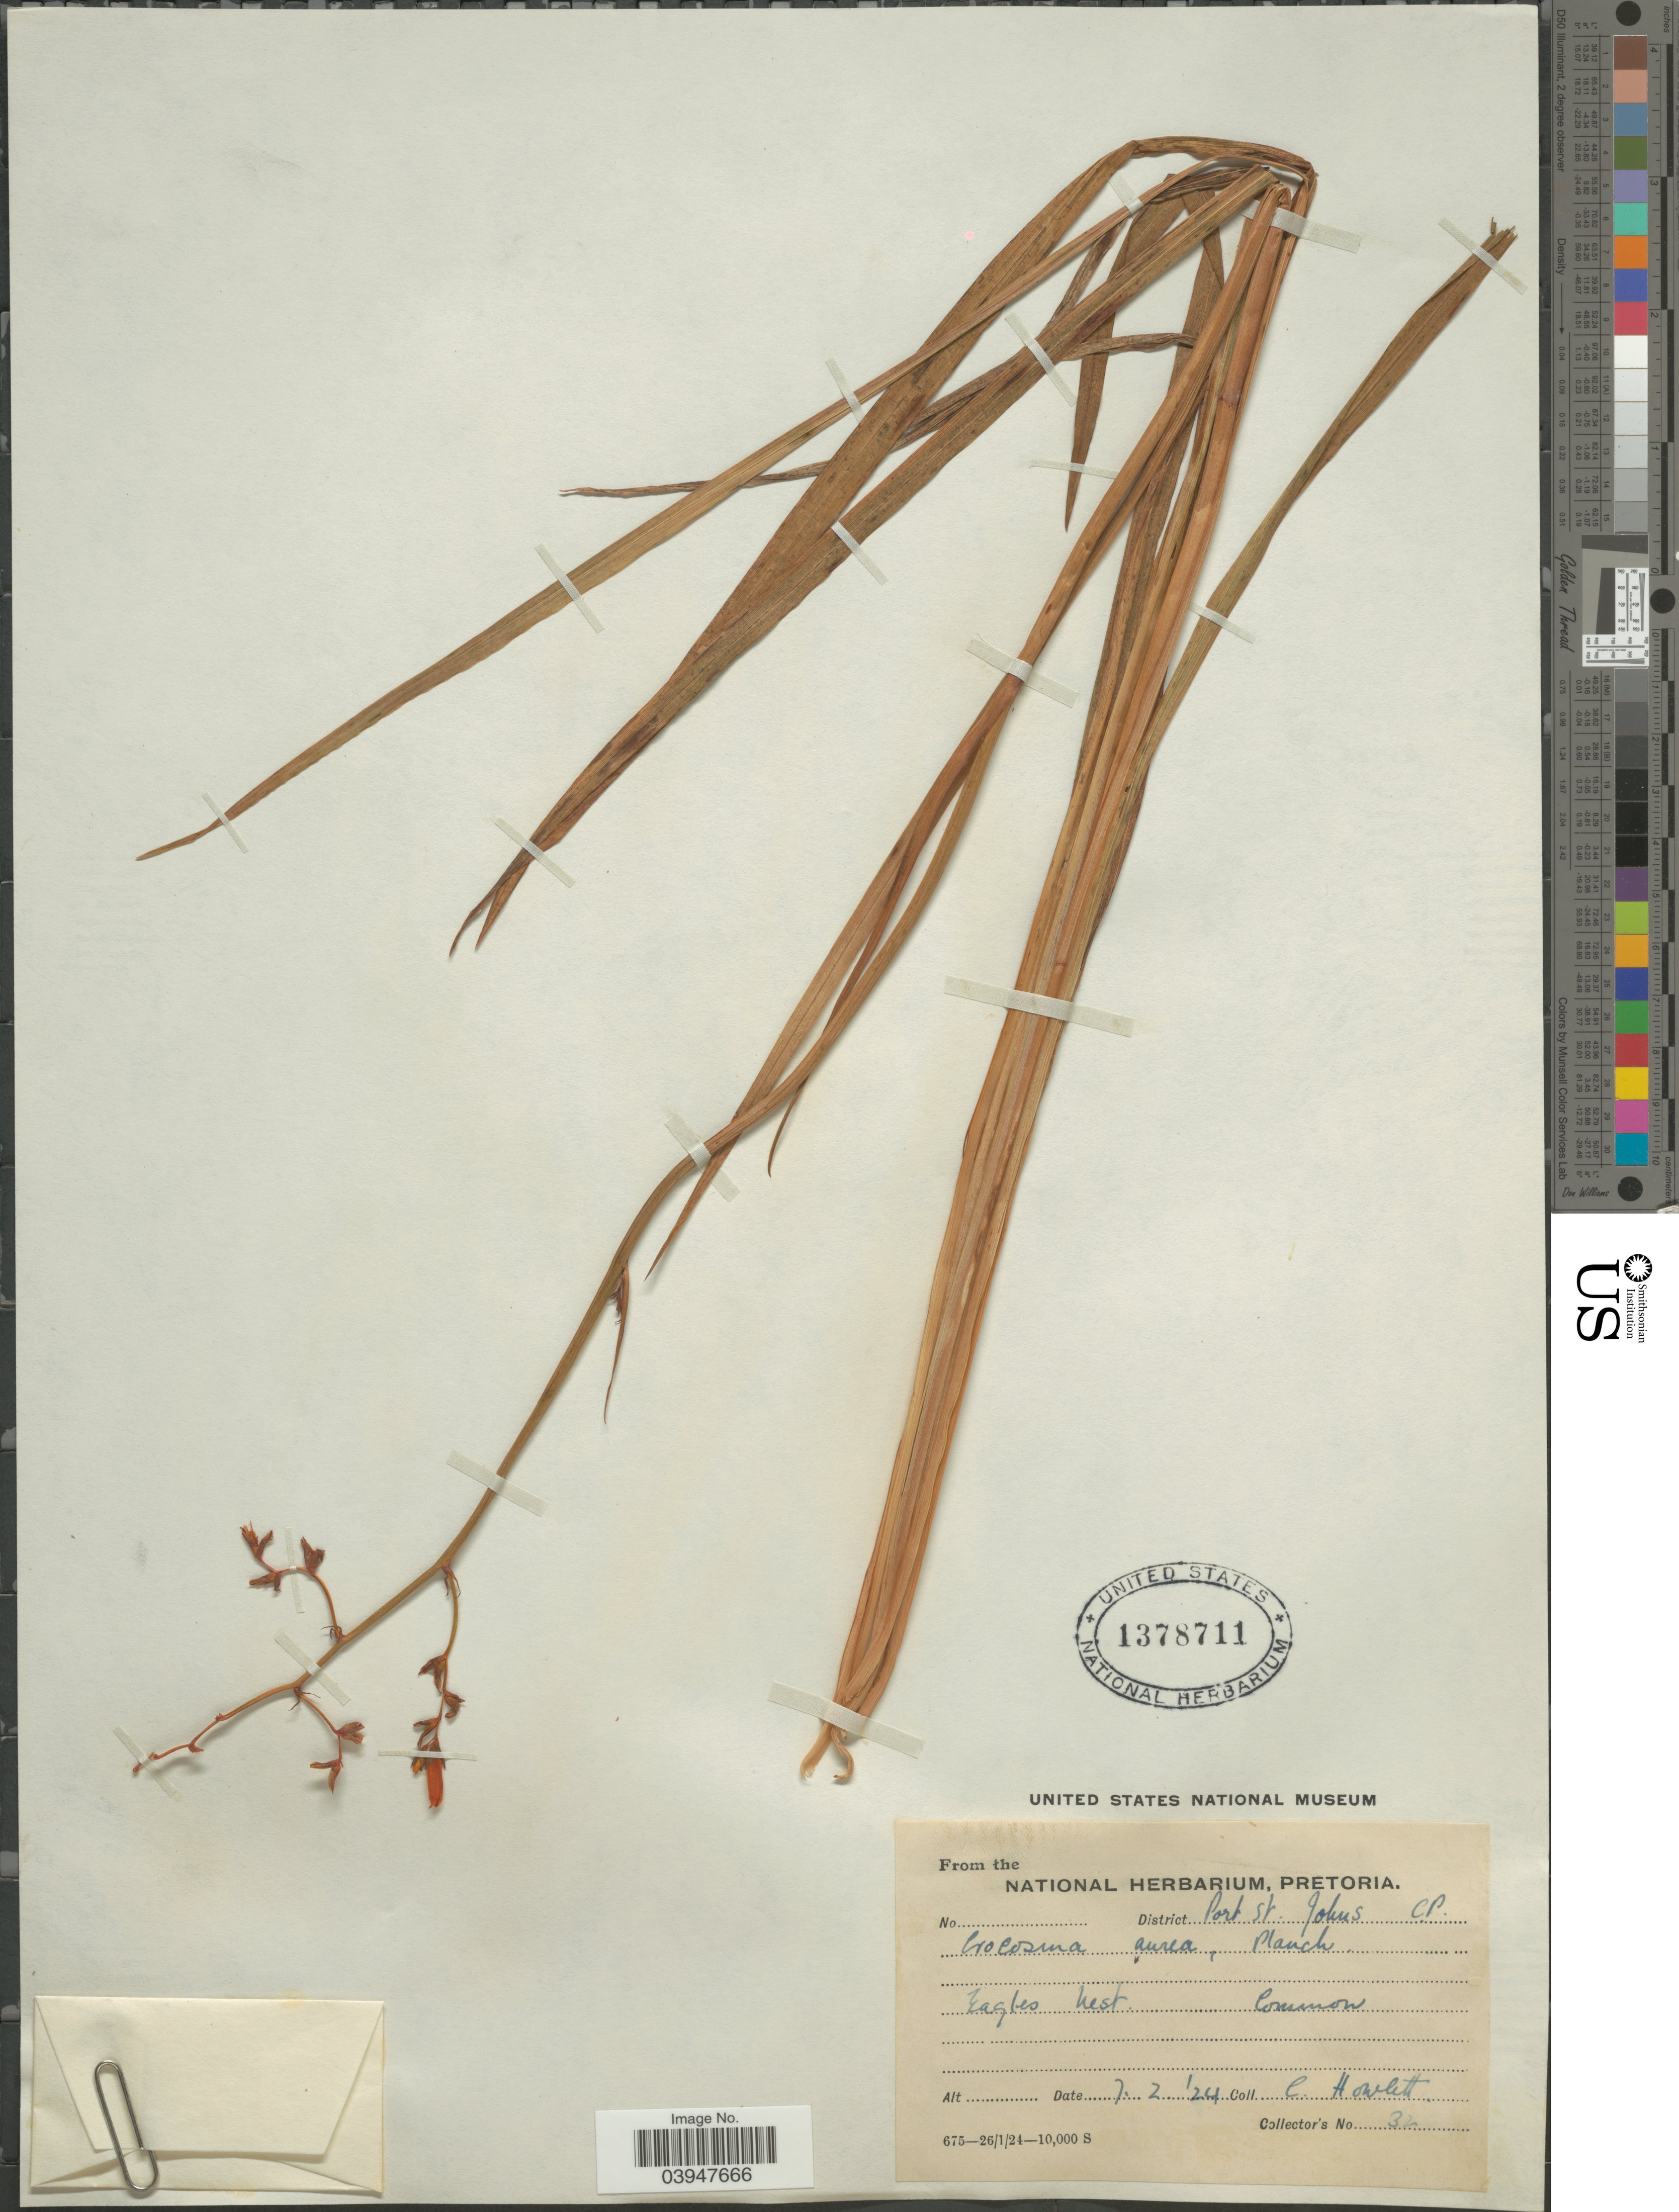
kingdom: Plantae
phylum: Tracheophyta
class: Liliopsida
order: Asparagales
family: Iridaceae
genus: Crocosmia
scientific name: Crocosmia aurea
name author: (Pappe ex Hook.) Planch.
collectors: C. Howlett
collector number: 32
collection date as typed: Transcribed d/m/y: 7/2/24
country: South Africa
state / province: Eastern Cape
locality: District Port St. Johns CP. Eagles Nest.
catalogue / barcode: US 1378711